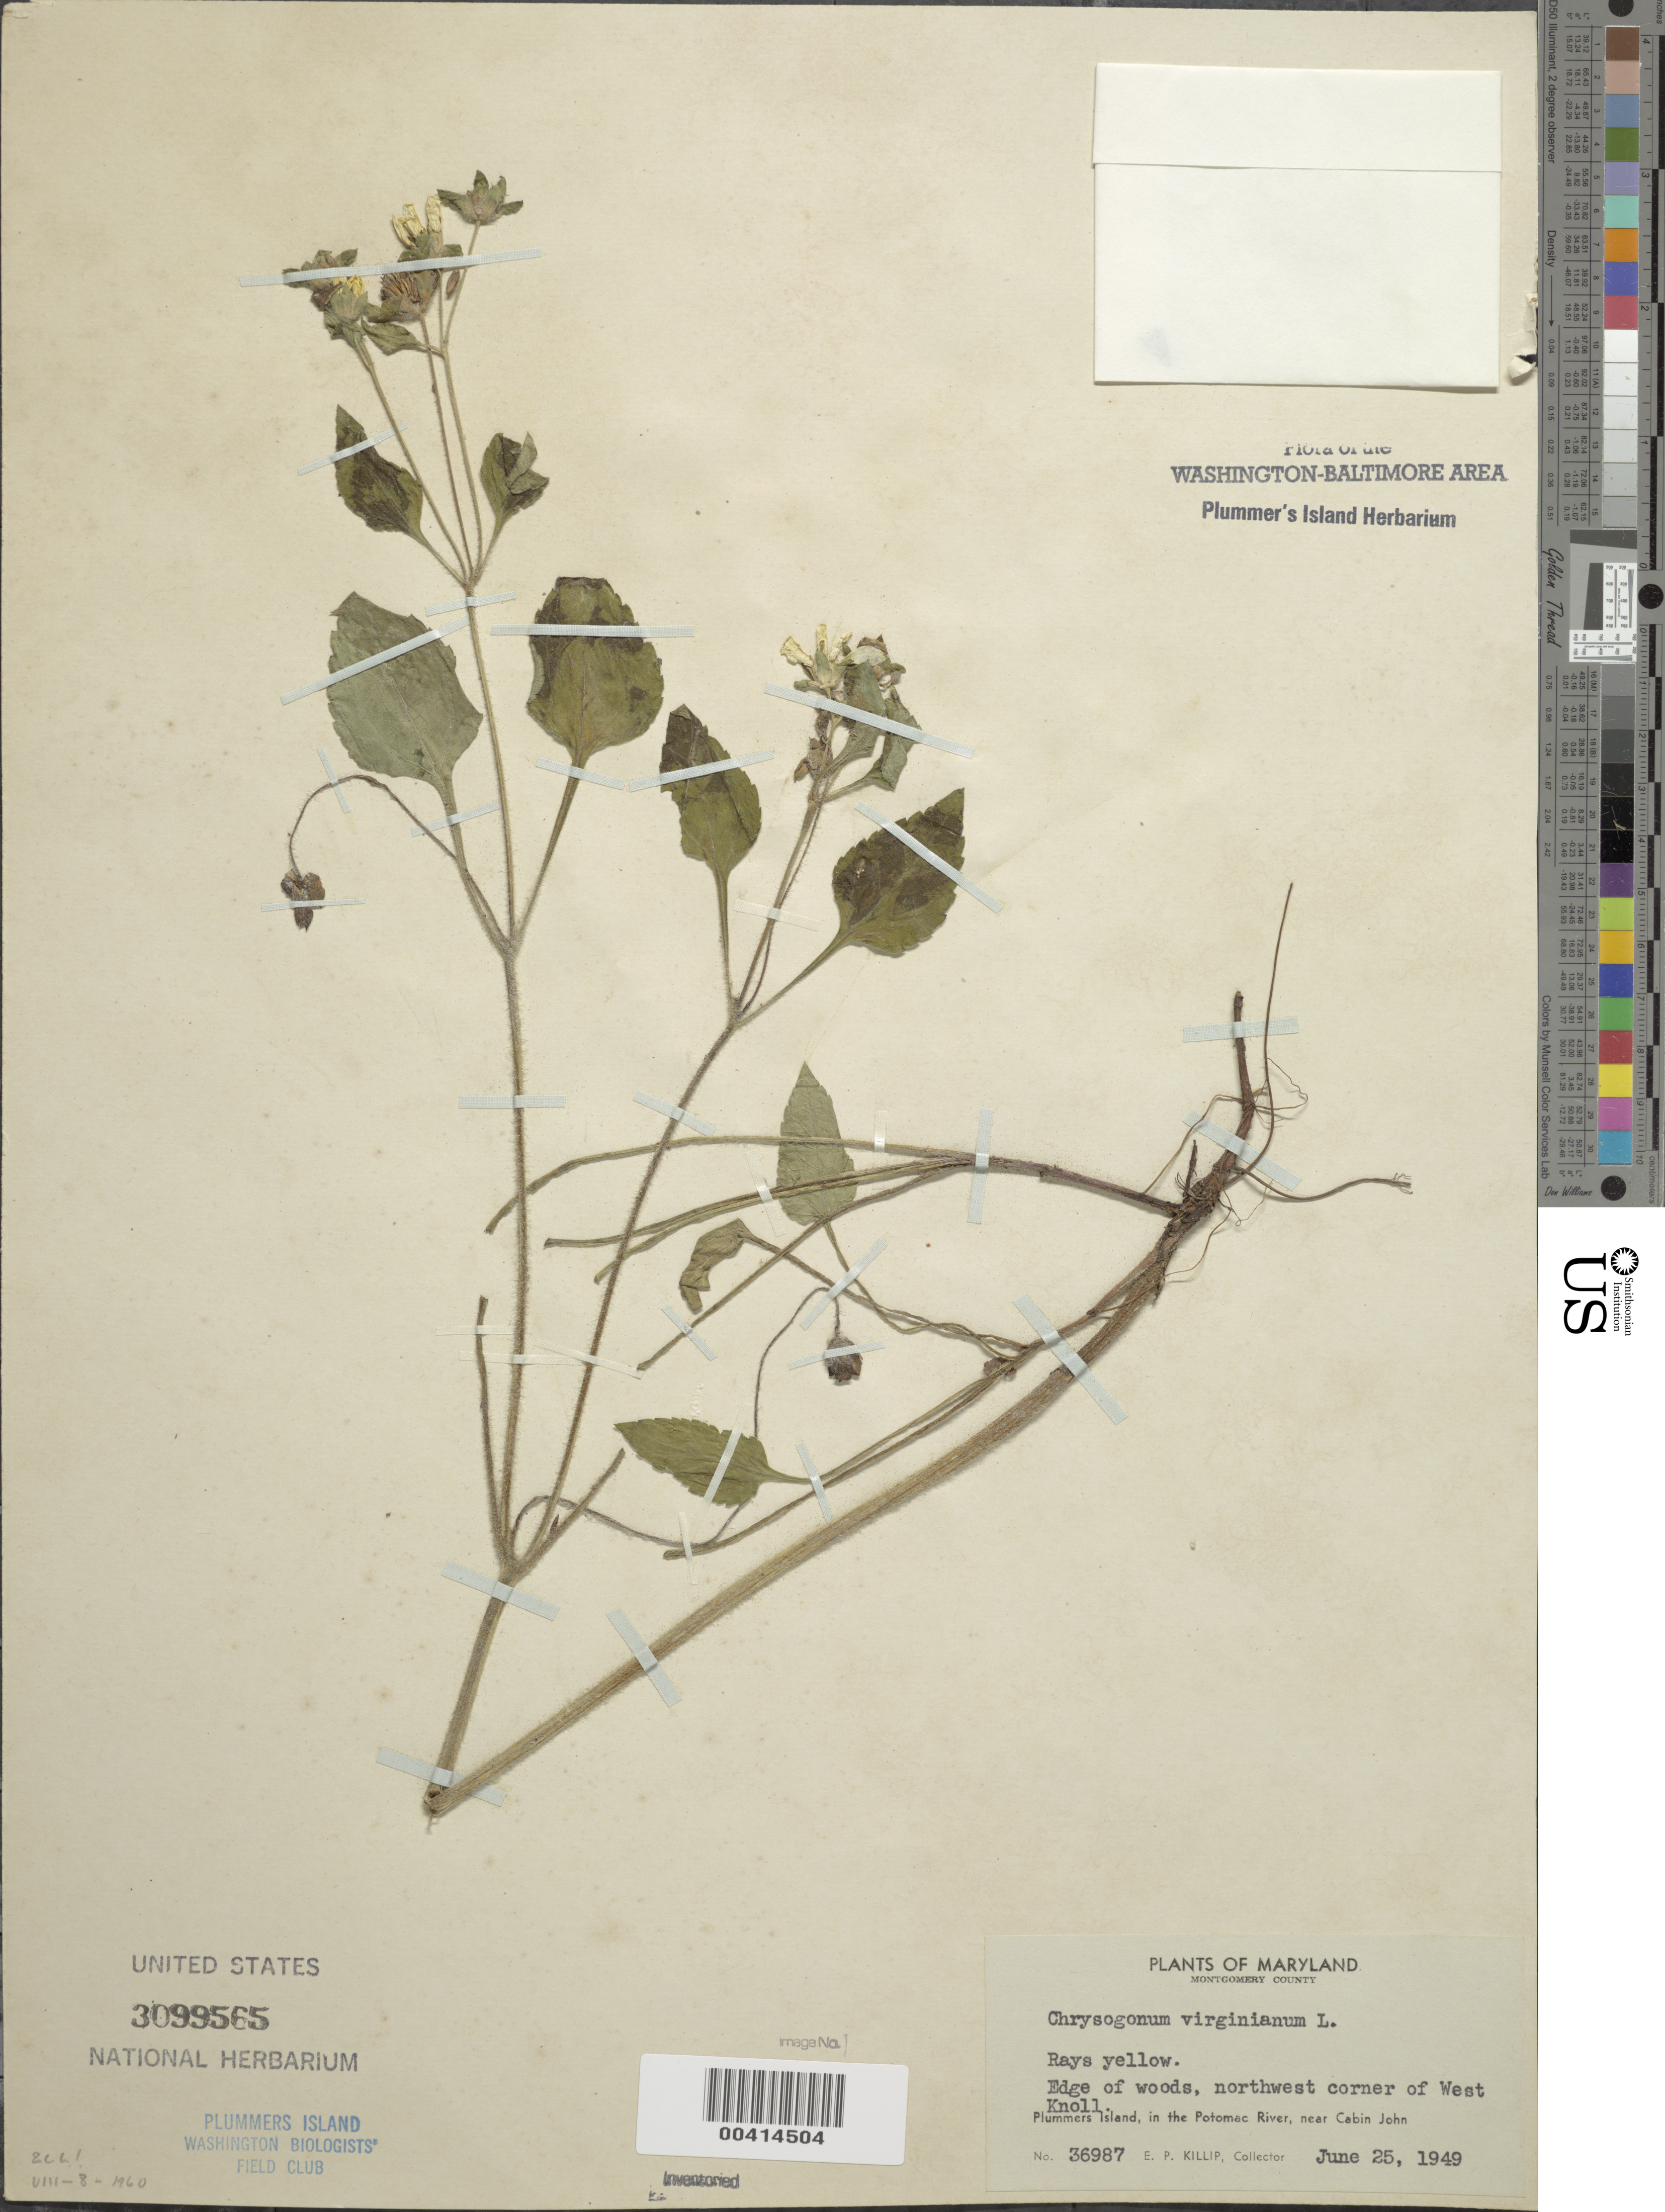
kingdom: Plantae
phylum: Tracheophyta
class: Magnoliopsida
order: Asterales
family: Asteraceae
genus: Chrysogonum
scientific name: Chrysogonum virginianum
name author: L.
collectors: E. P. Killip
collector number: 36987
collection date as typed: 25 Jul 1949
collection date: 1949-07-25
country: United States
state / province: Maryland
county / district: Montgomery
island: Plummers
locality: Plummer's Island; northwest corner of west knoll C. & O. Canal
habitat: Edge of woods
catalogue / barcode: US 3099565